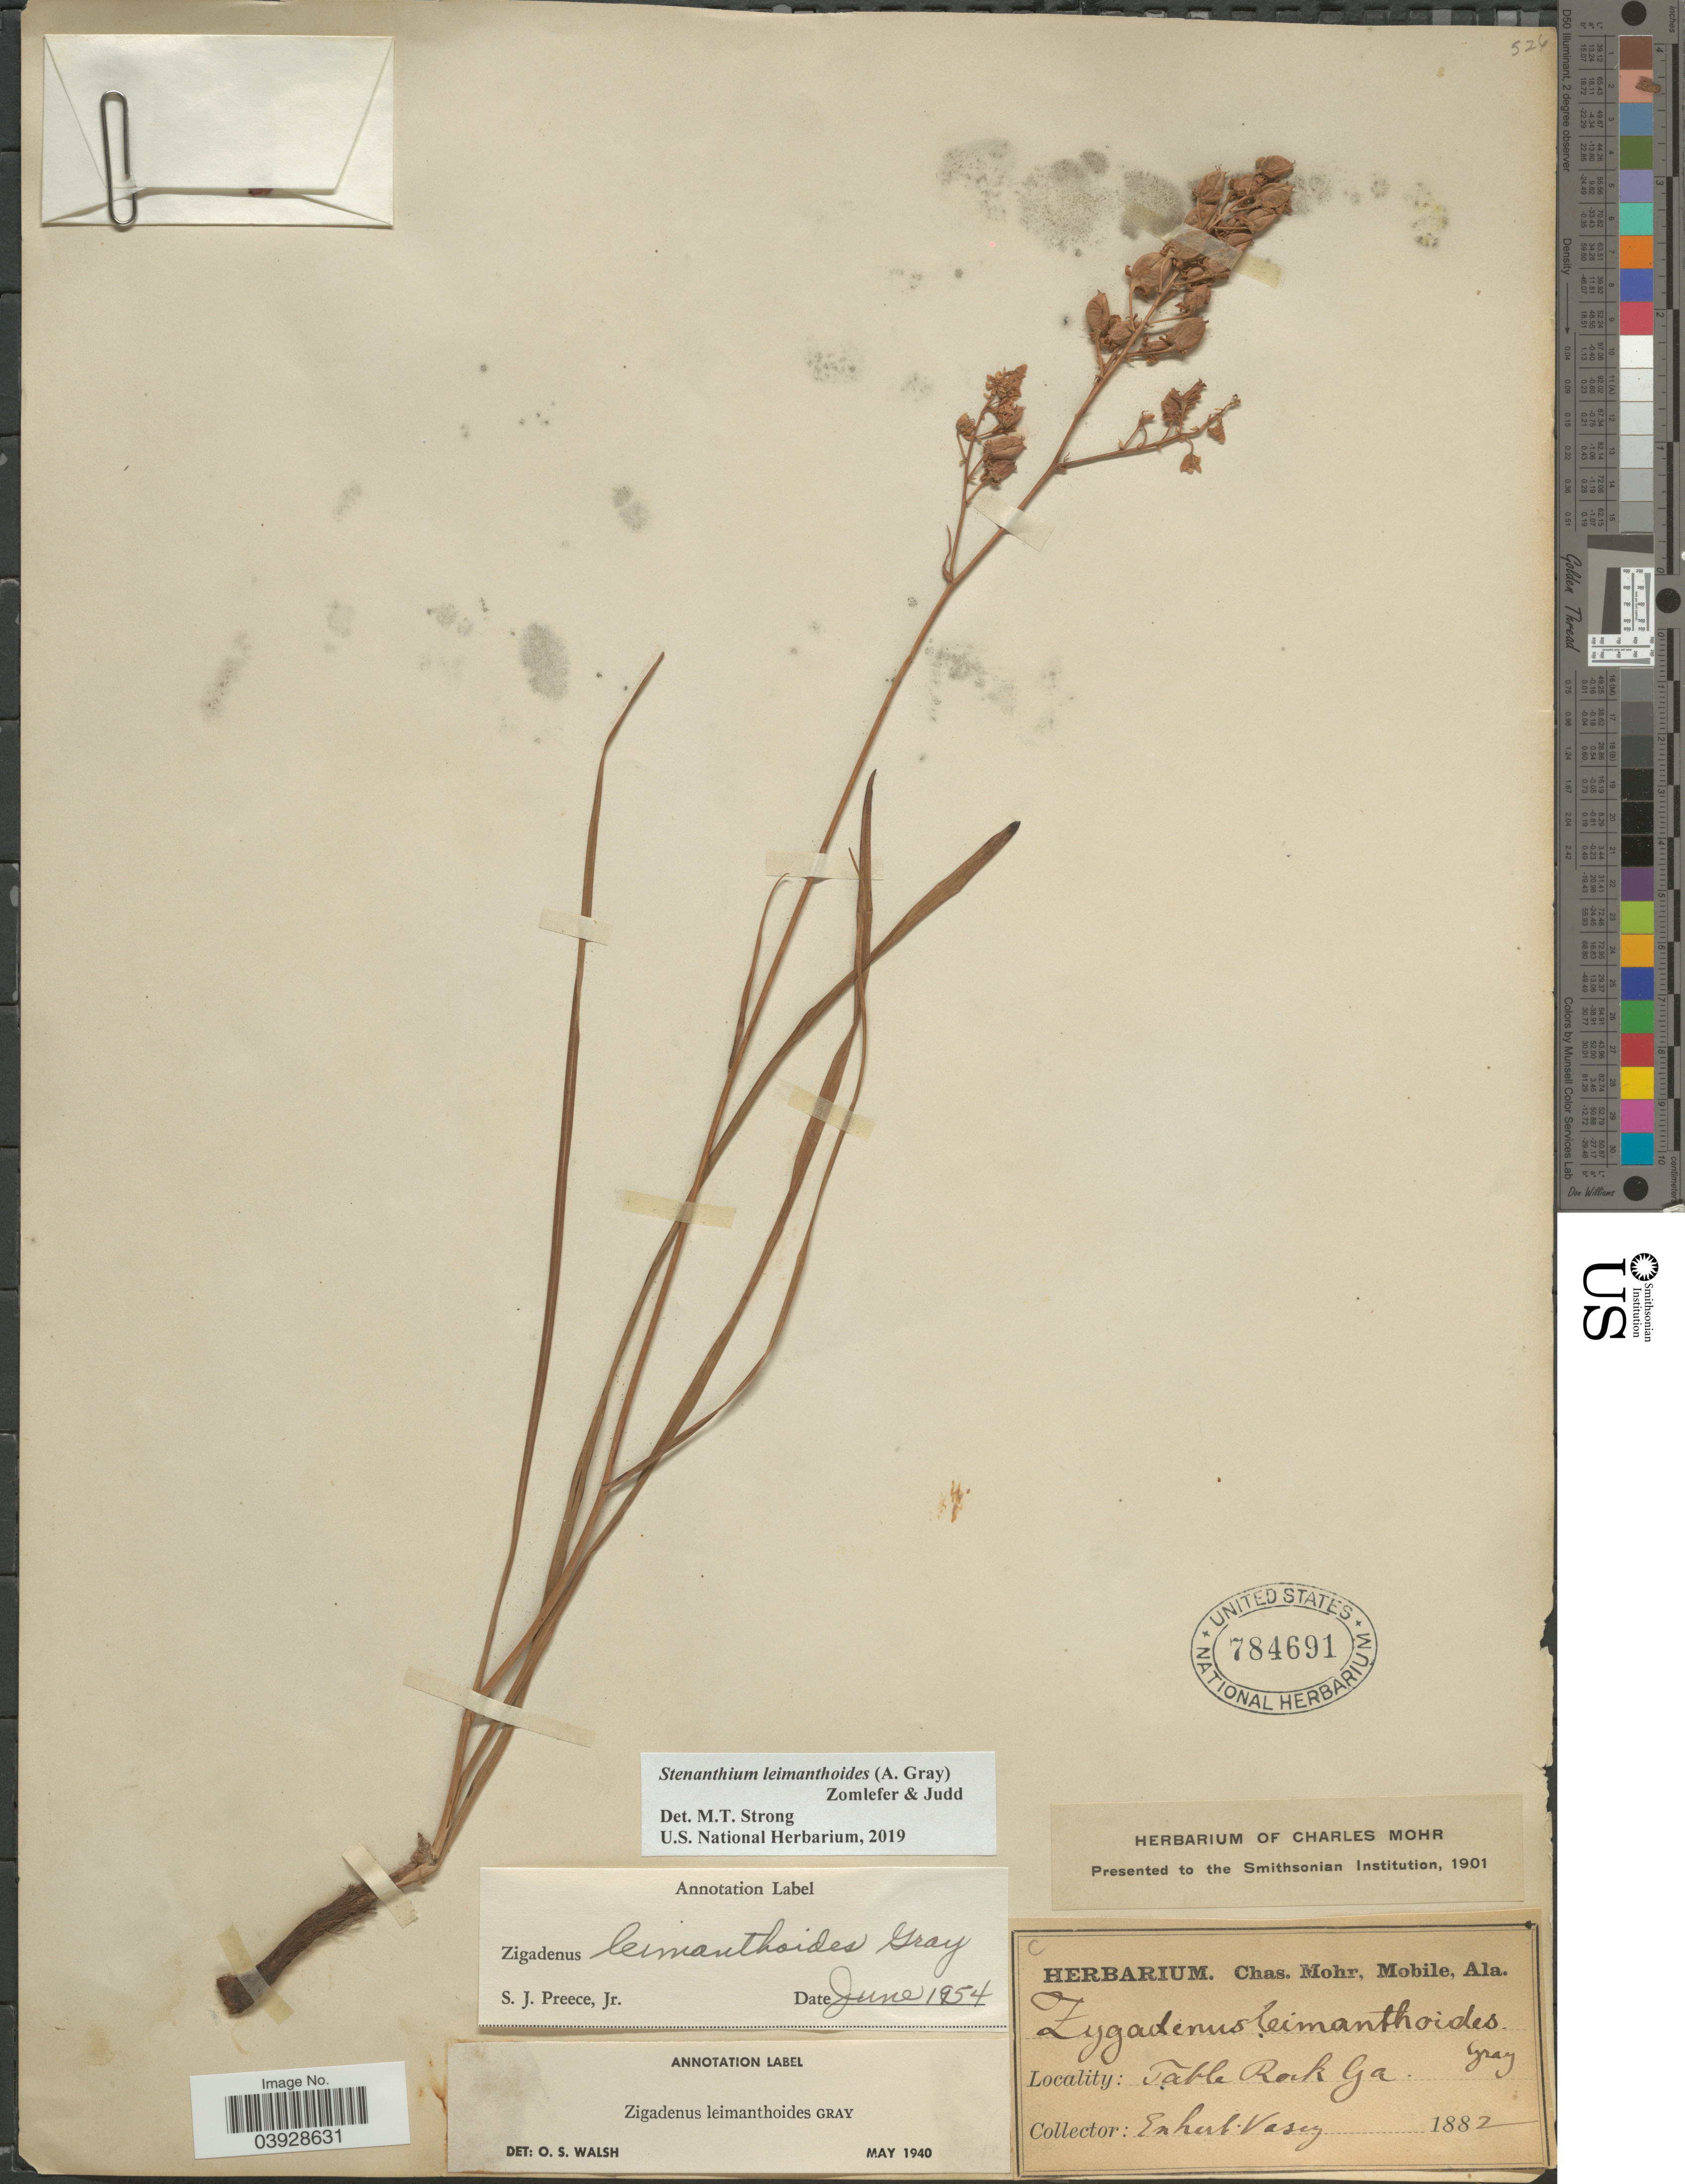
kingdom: Plantae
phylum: Tracheophyta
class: Liliopsida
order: Liliales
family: Melanthiaceae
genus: Stenanthium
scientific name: Stenanthium leimanthoides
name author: (A. Gray) Zomlefer & Judd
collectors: ex Herb. Dr. Geo Vasey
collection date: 1882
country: United States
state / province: Georgia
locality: Table Rock.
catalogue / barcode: US 784691